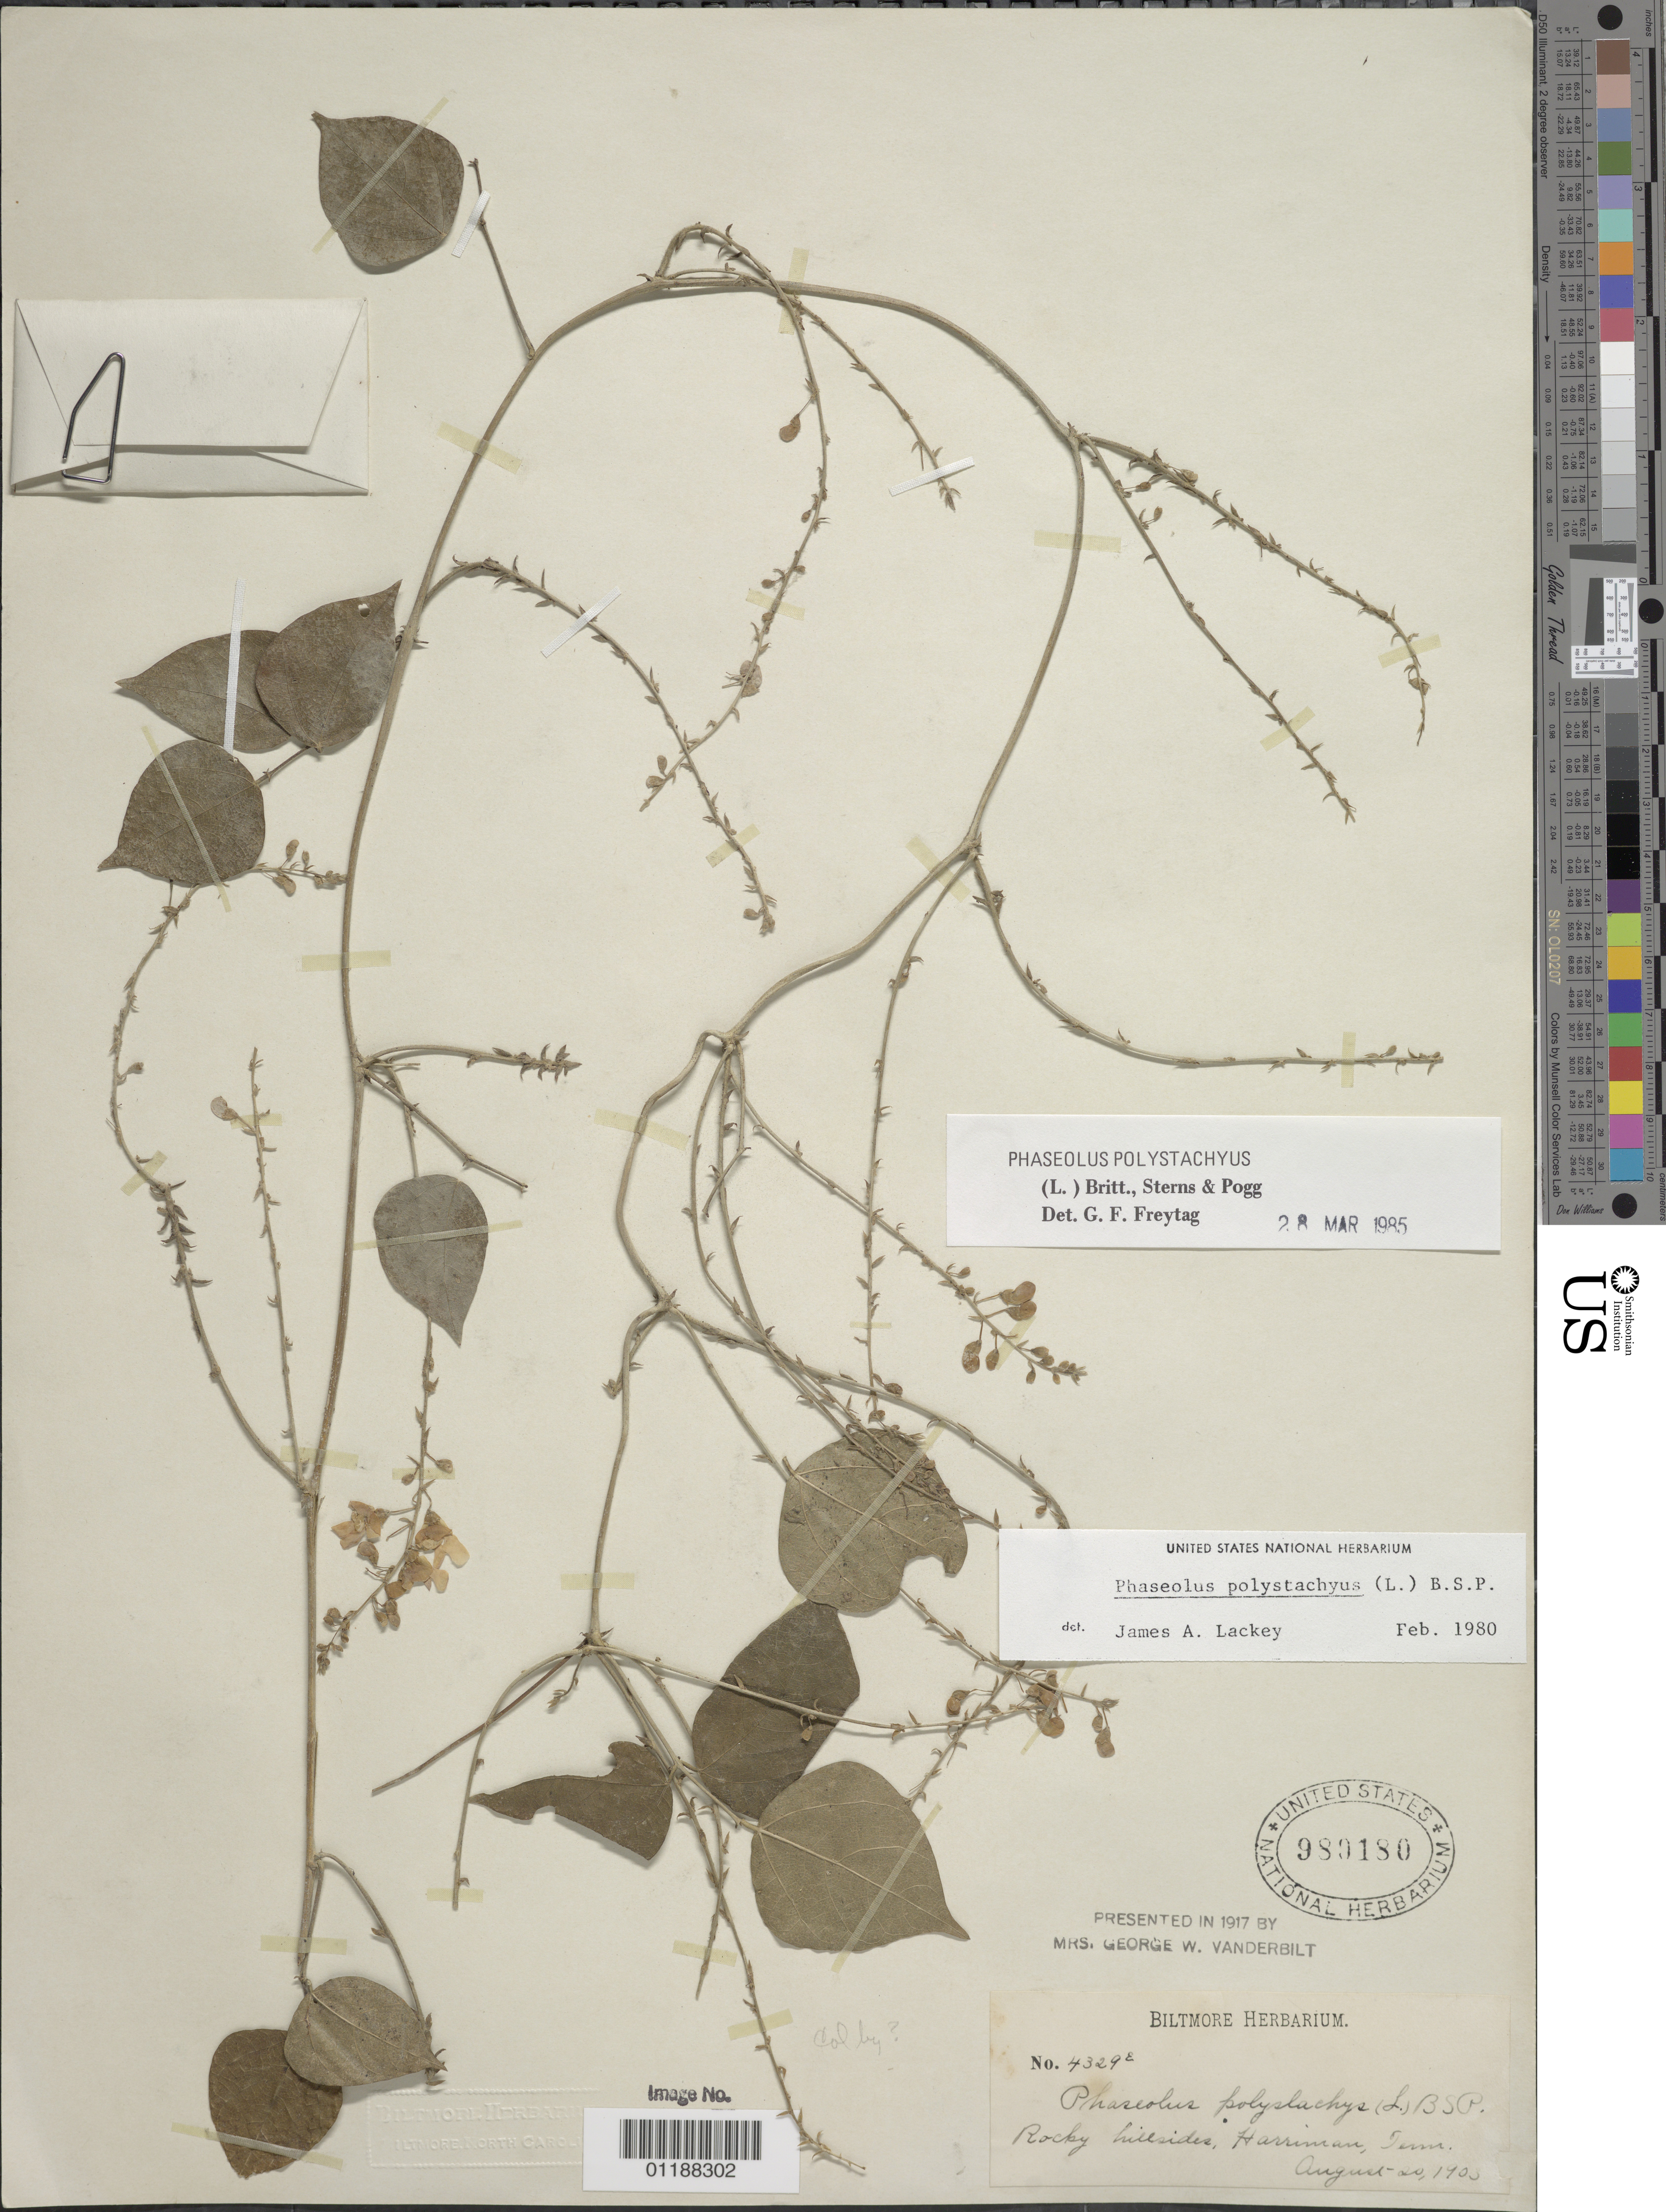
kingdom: Plantae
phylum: Tracheophyta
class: Magnoliopsida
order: Fabales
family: Fabaceae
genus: Phaseolus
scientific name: Phaseolus polystachios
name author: (L.) Britton, Stearns & Poggenb.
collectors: ex herb. Biltmore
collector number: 4329e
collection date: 1903-08-20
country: United States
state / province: Tennessee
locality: Rocky hillsides, Harriman.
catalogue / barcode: US 980180